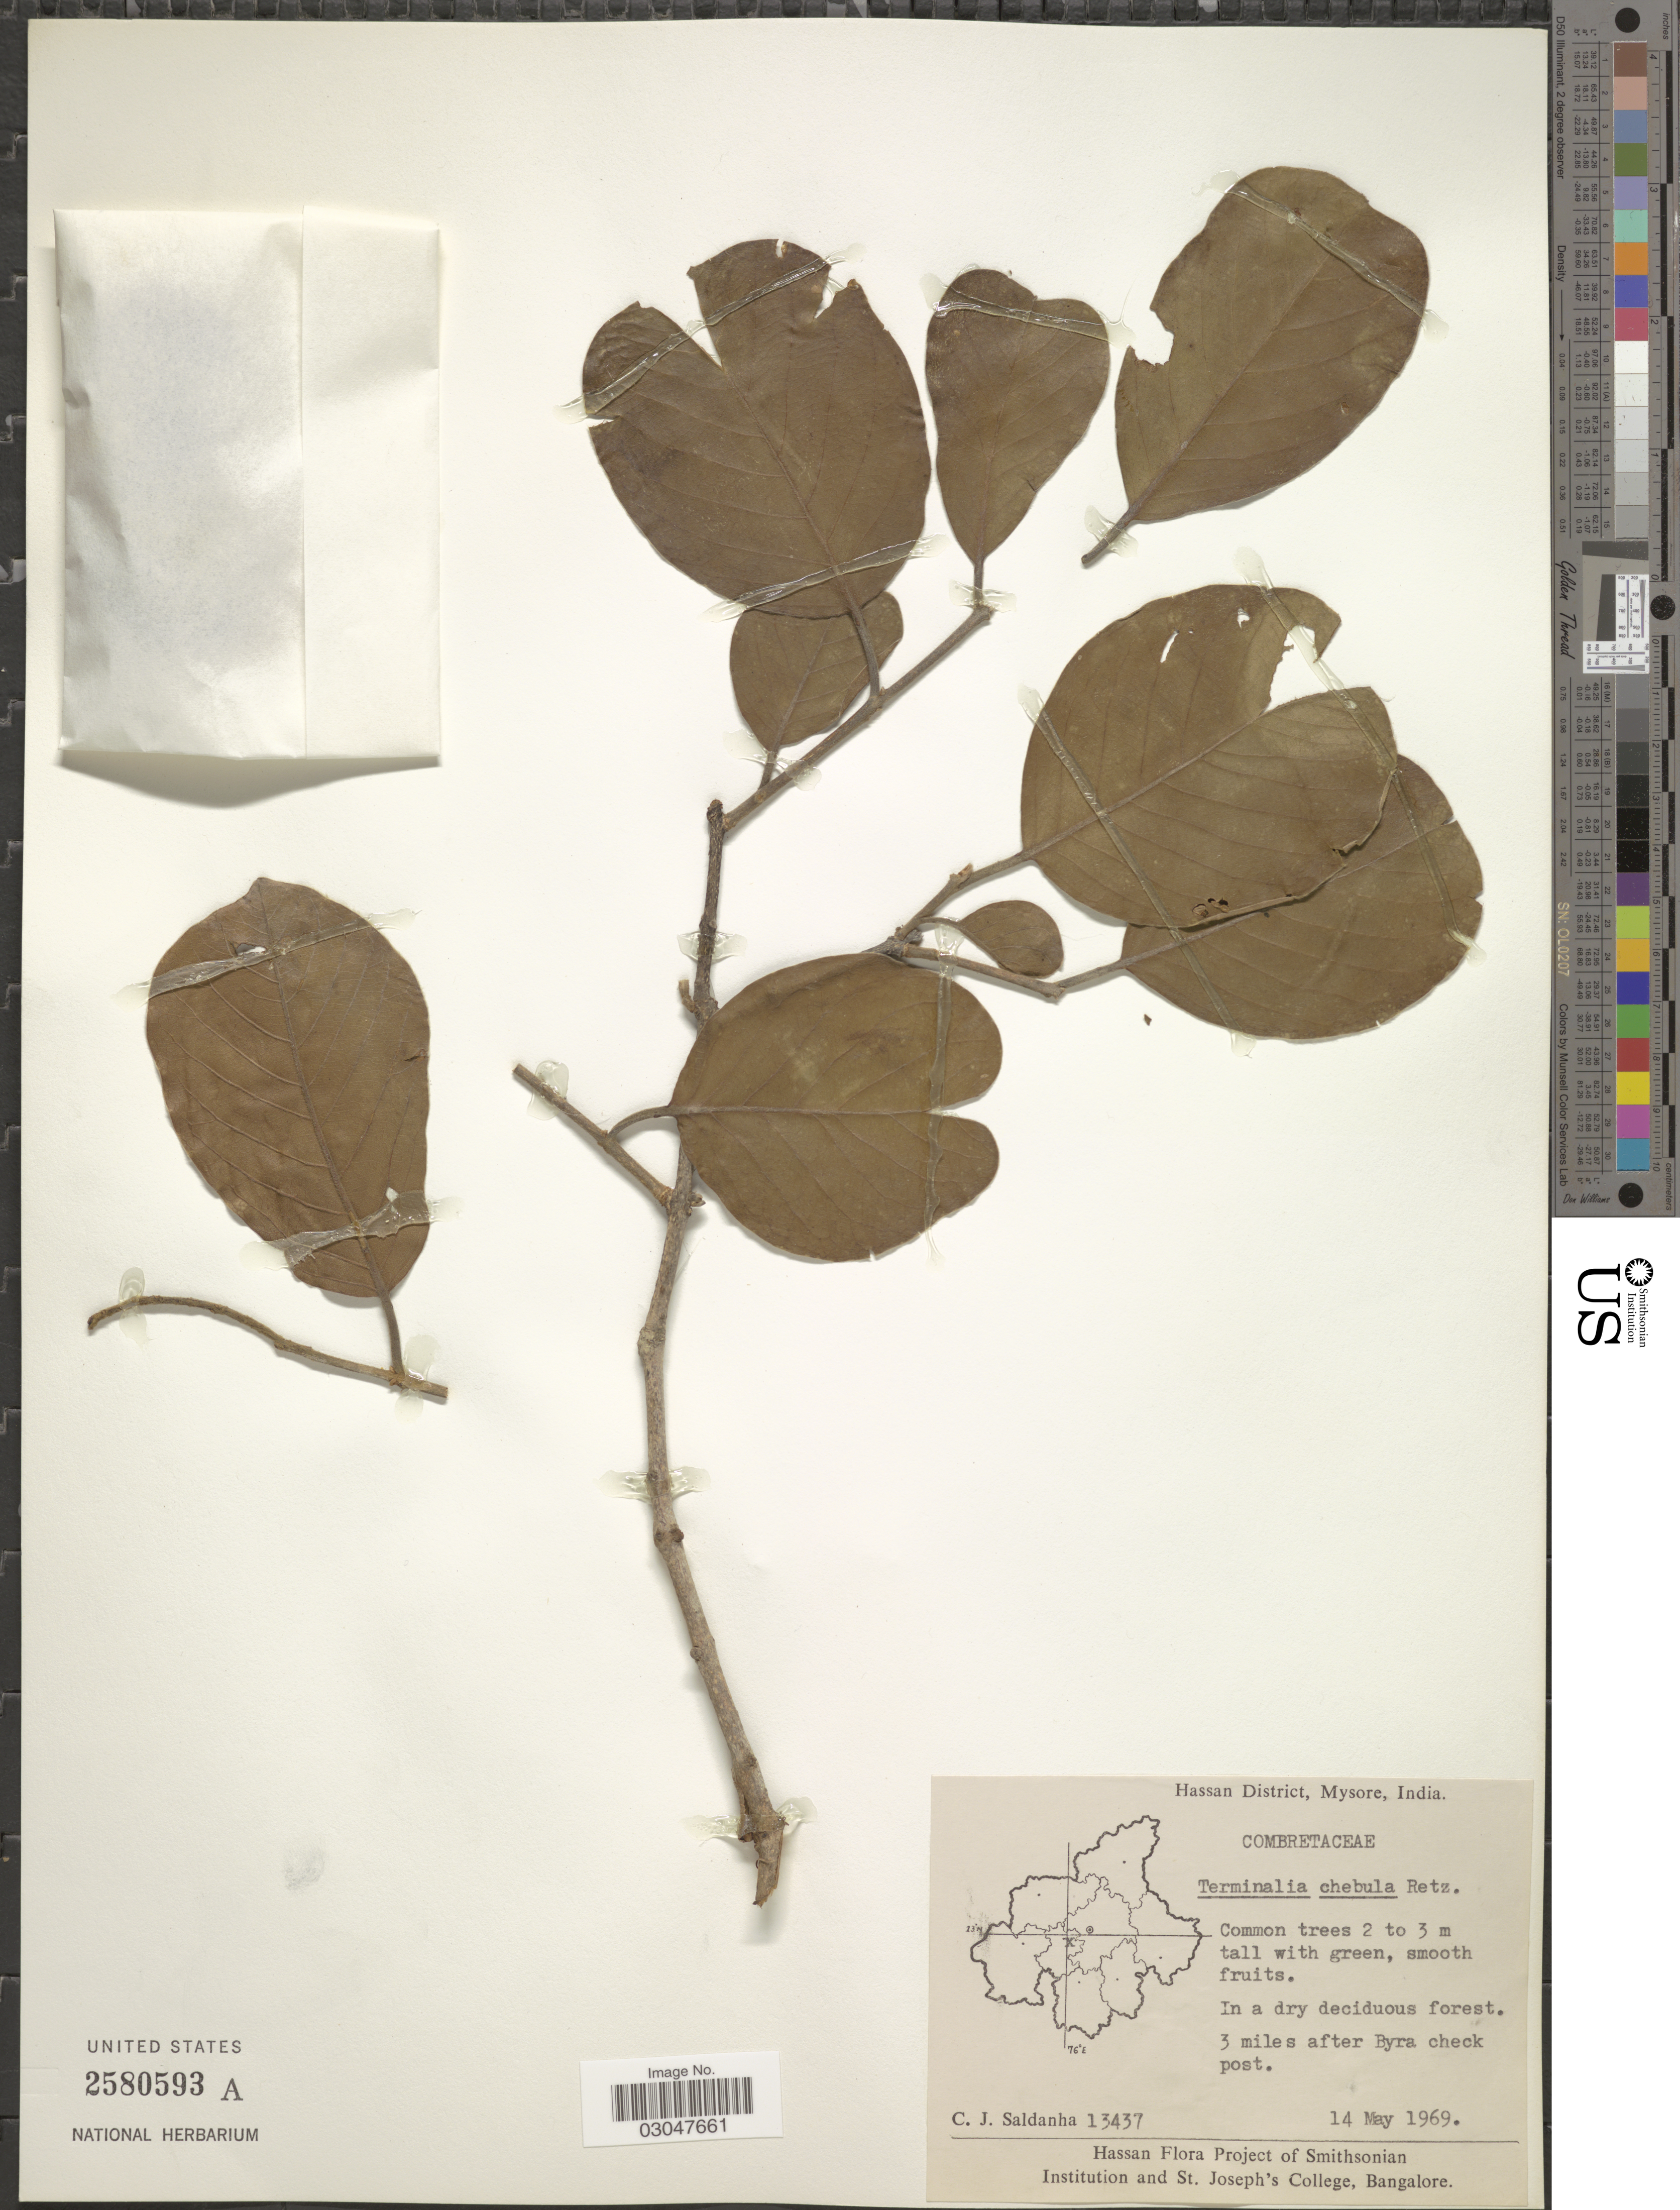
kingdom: Plantae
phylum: Tracheophyta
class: Magnoliopsida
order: Myrtales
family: Combretaceae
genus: Terminalia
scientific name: Terminalia chebula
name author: Retz.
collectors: C. J. Saldanha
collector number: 13437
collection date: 1969-05-14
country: India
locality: Hassan District, Mysore. 3 miles after Byra check post.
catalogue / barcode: US 2580593A